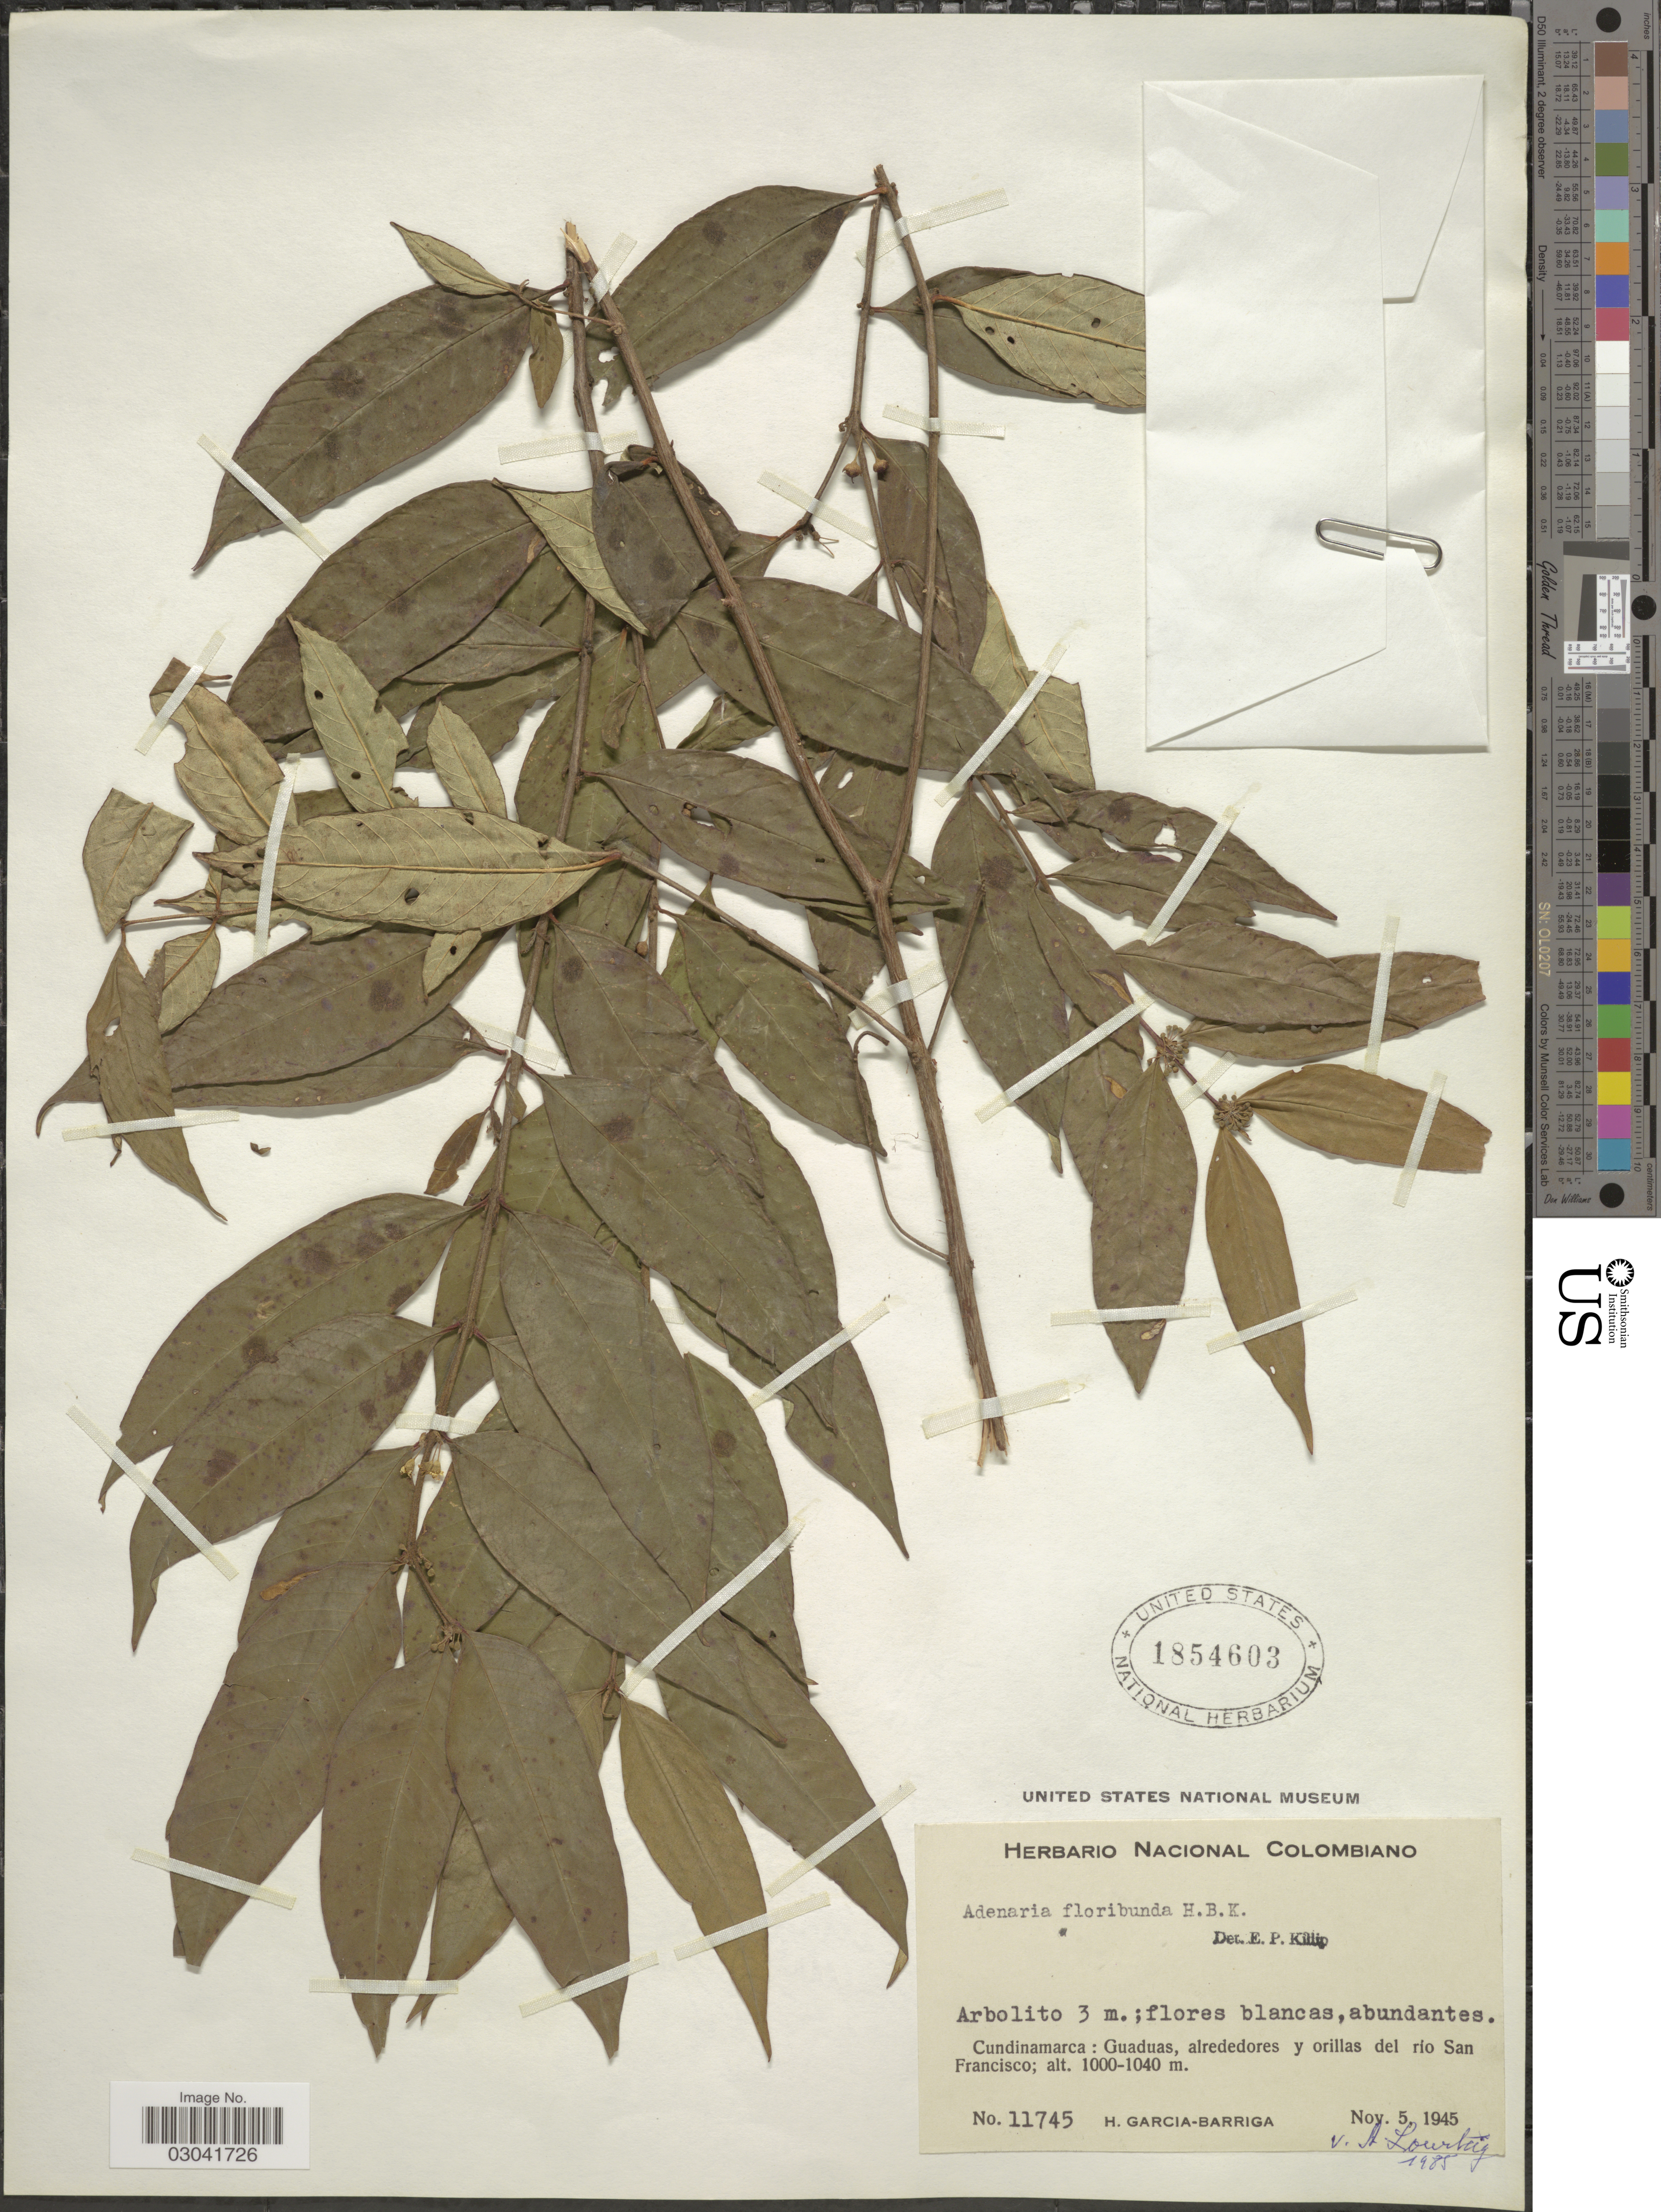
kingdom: Plantae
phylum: Tracheophyta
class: Magnoliopsida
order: Myrtales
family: Lythraceae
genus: Adenaria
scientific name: Adenaria floribunda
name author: Kunth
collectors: H. García Barriga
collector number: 11745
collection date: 1945-11-05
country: Colombia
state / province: Cundinamarca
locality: Guaduas, alrededores y orillas del río San Francisco.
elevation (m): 1000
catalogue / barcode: US 1854603